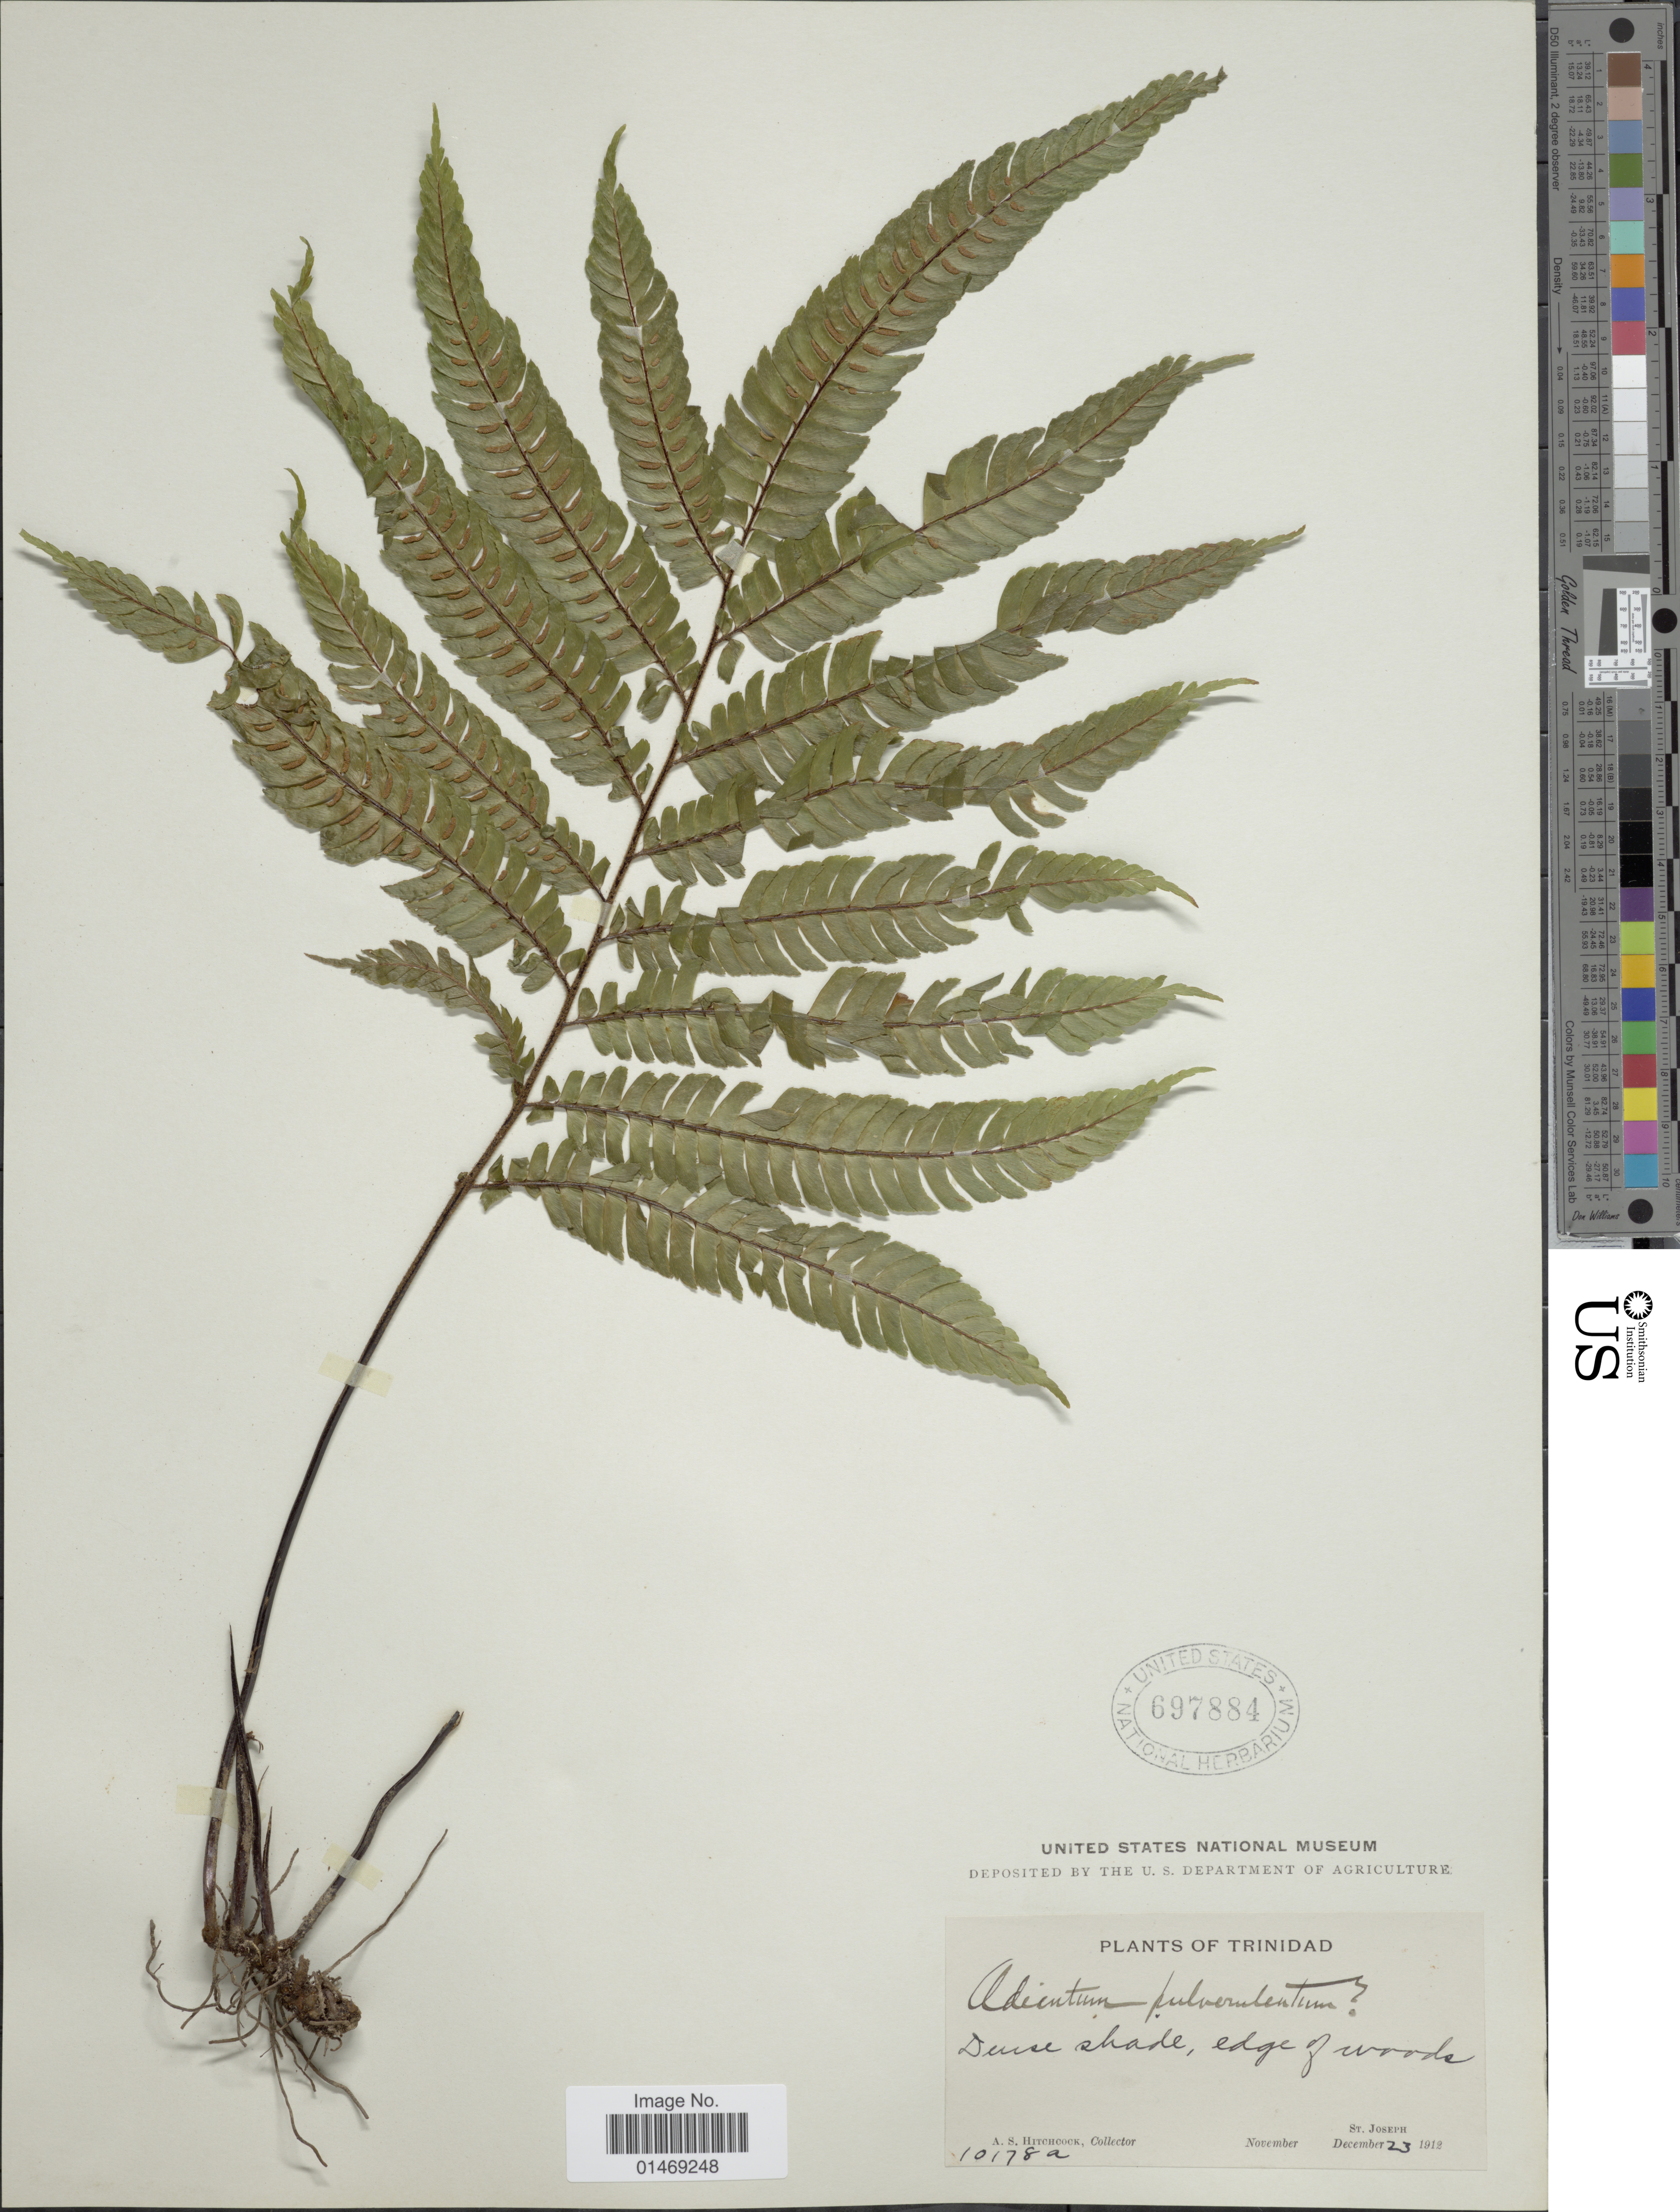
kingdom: Plantae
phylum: Tracheophyta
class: Polypodiopsida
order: Polypodiales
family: Pteridaceae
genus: Adiantum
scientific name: Adiantum pulverulentum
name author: L.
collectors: A. S. Hitchcock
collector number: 10178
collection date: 1912-12-23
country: Trinidad and Tobago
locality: Trinidad, Dense shade, edge of woods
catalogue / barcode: US 697884